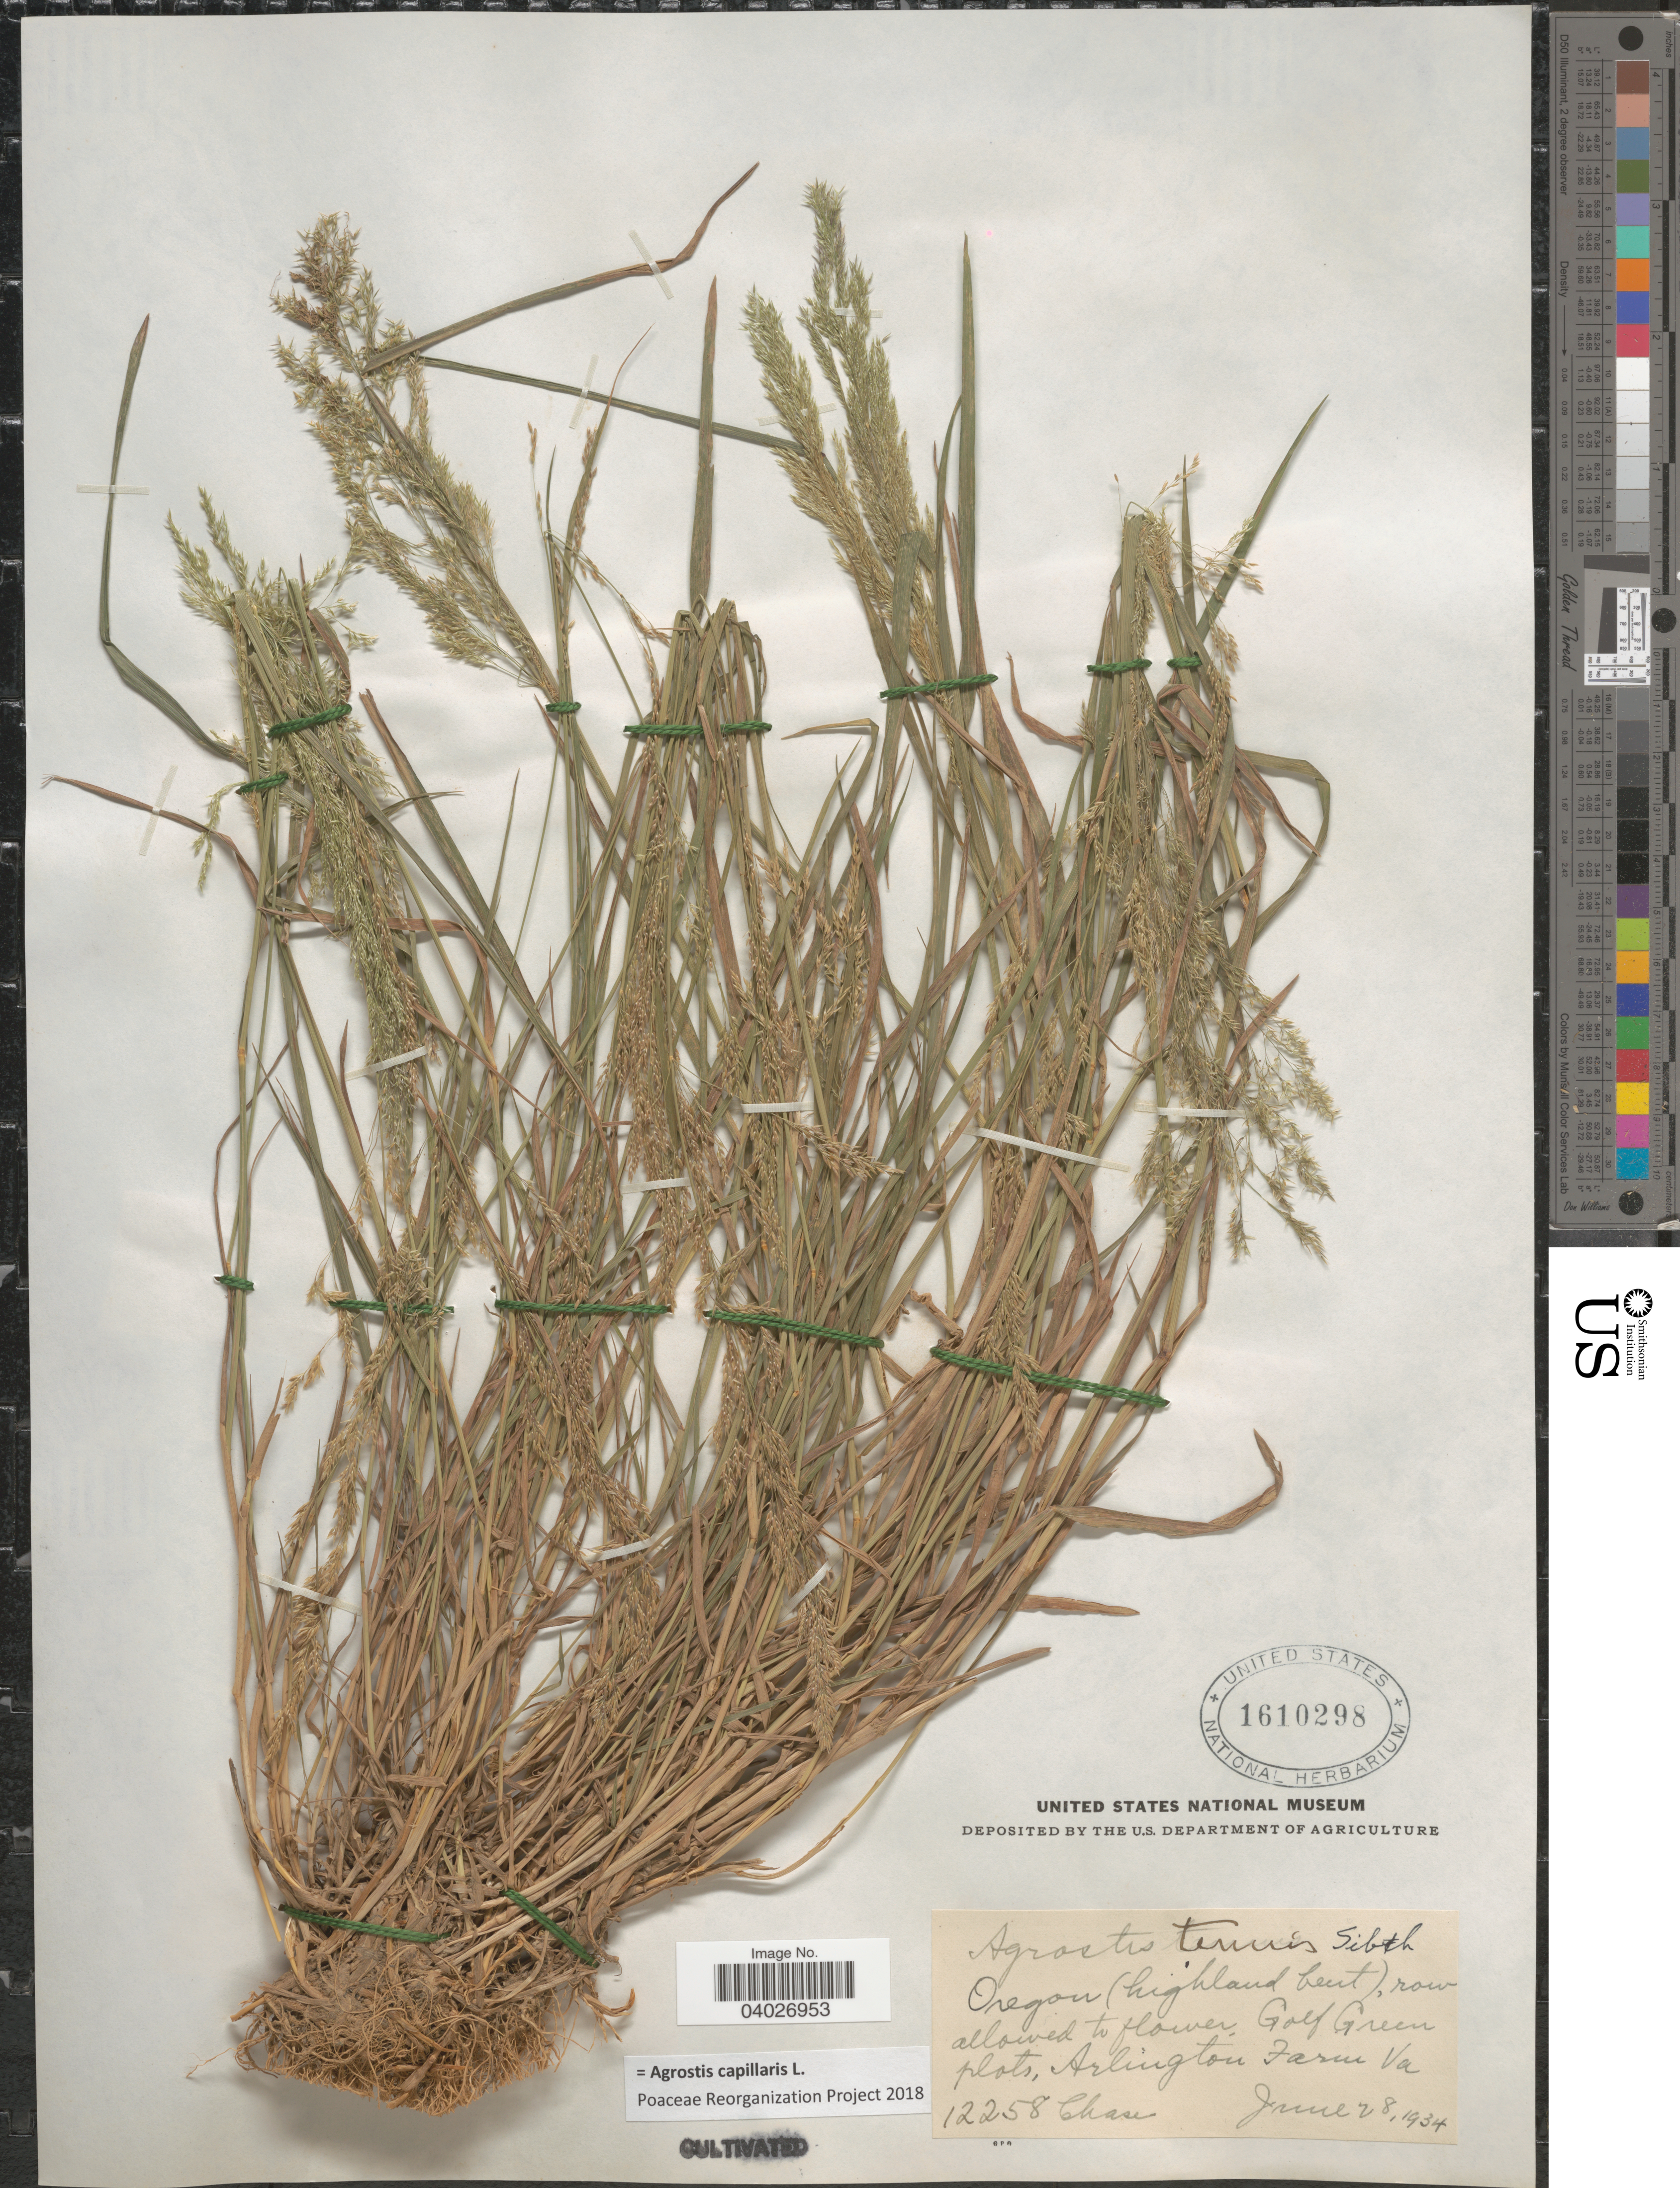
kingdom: Plantae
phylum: Tracheophyta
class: Liliopsida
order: Poales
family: Poaceae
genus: Agrostis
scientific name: Agrostis capillaris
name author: L.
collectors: Chase, --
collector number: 12258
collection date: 1934-06-28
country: United States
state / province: Virginia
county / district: Arlington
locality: Golf Green plots. Arlington Farm.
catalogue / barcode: US 1610298